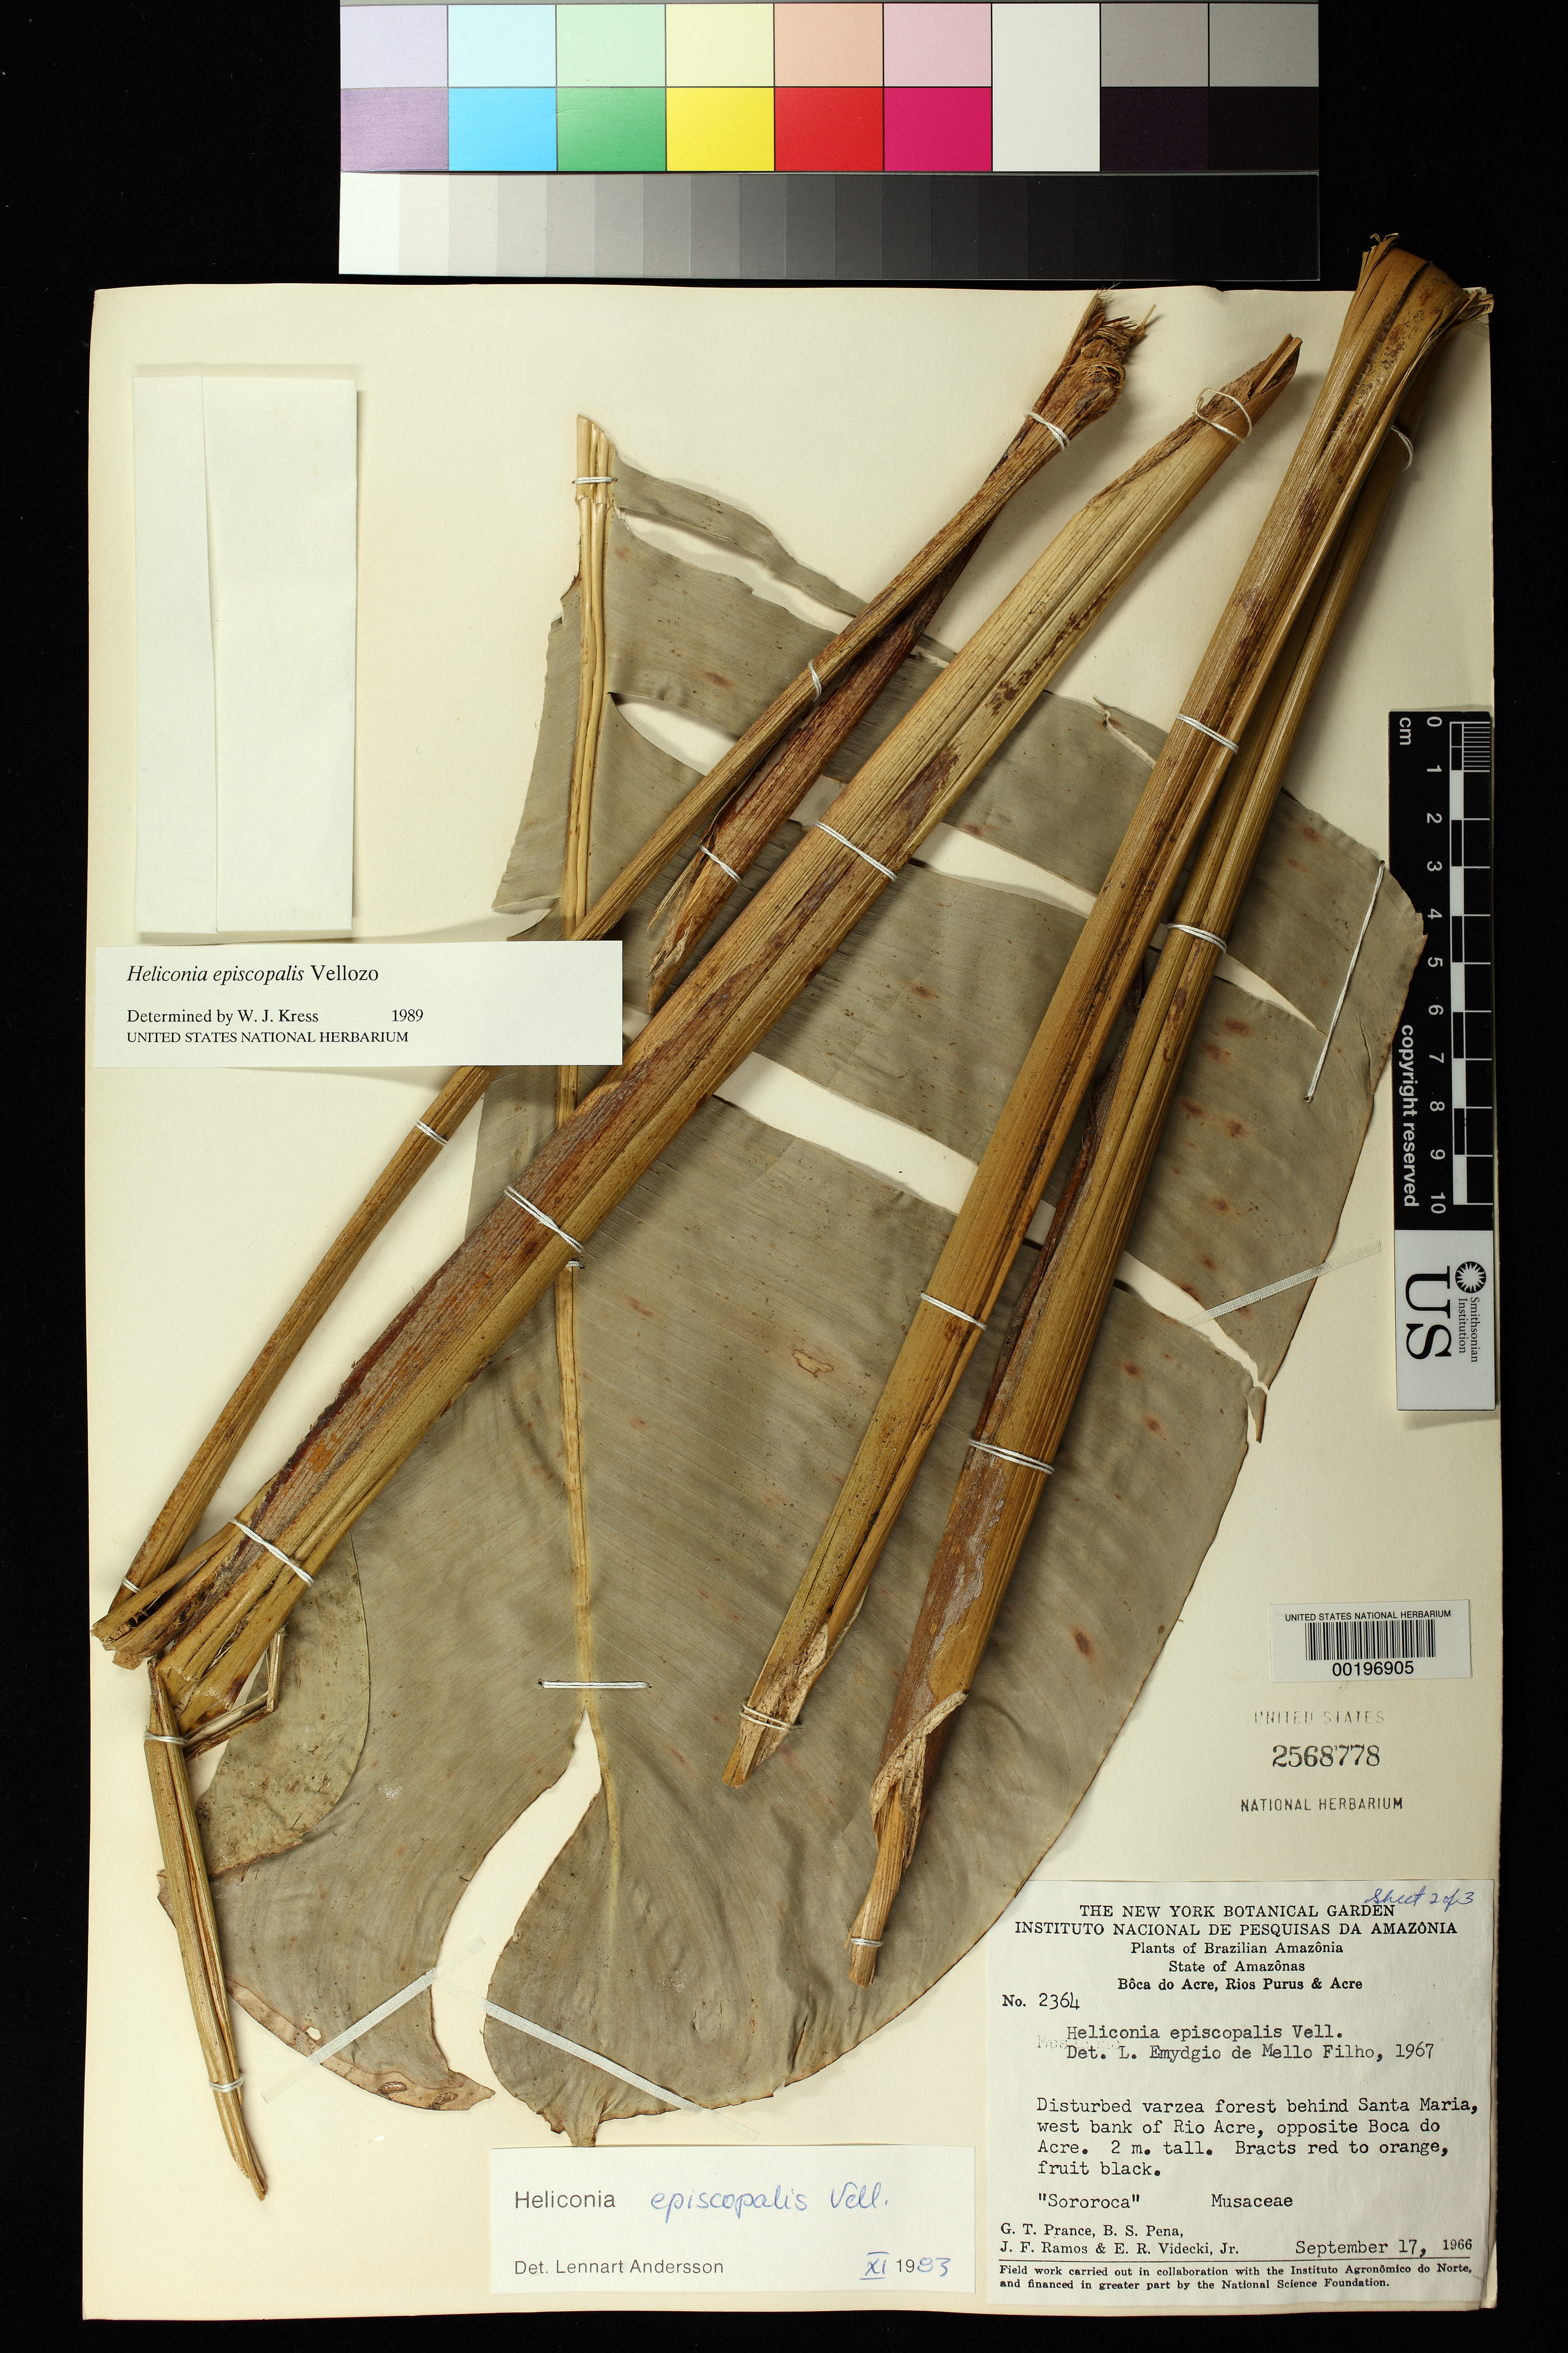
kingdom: Plantae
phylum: Tracheophyta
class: Liliopsida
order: Zingiberales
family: Heliconiaceae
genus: Heliconia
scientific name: Heliconia episcopalis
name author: Vell.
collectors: G. T. Prance, B. S. Pena, J. F. Ramos & E. R. Videcki Jr.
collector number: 2364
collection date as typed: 17 Sep 1966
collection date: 1966-09-17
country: Brazil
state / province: Amazonas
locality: Disturbed varzea forest behind santa maria, w. bank of rio acre, opposite boca do acre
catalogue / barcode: US 2568778